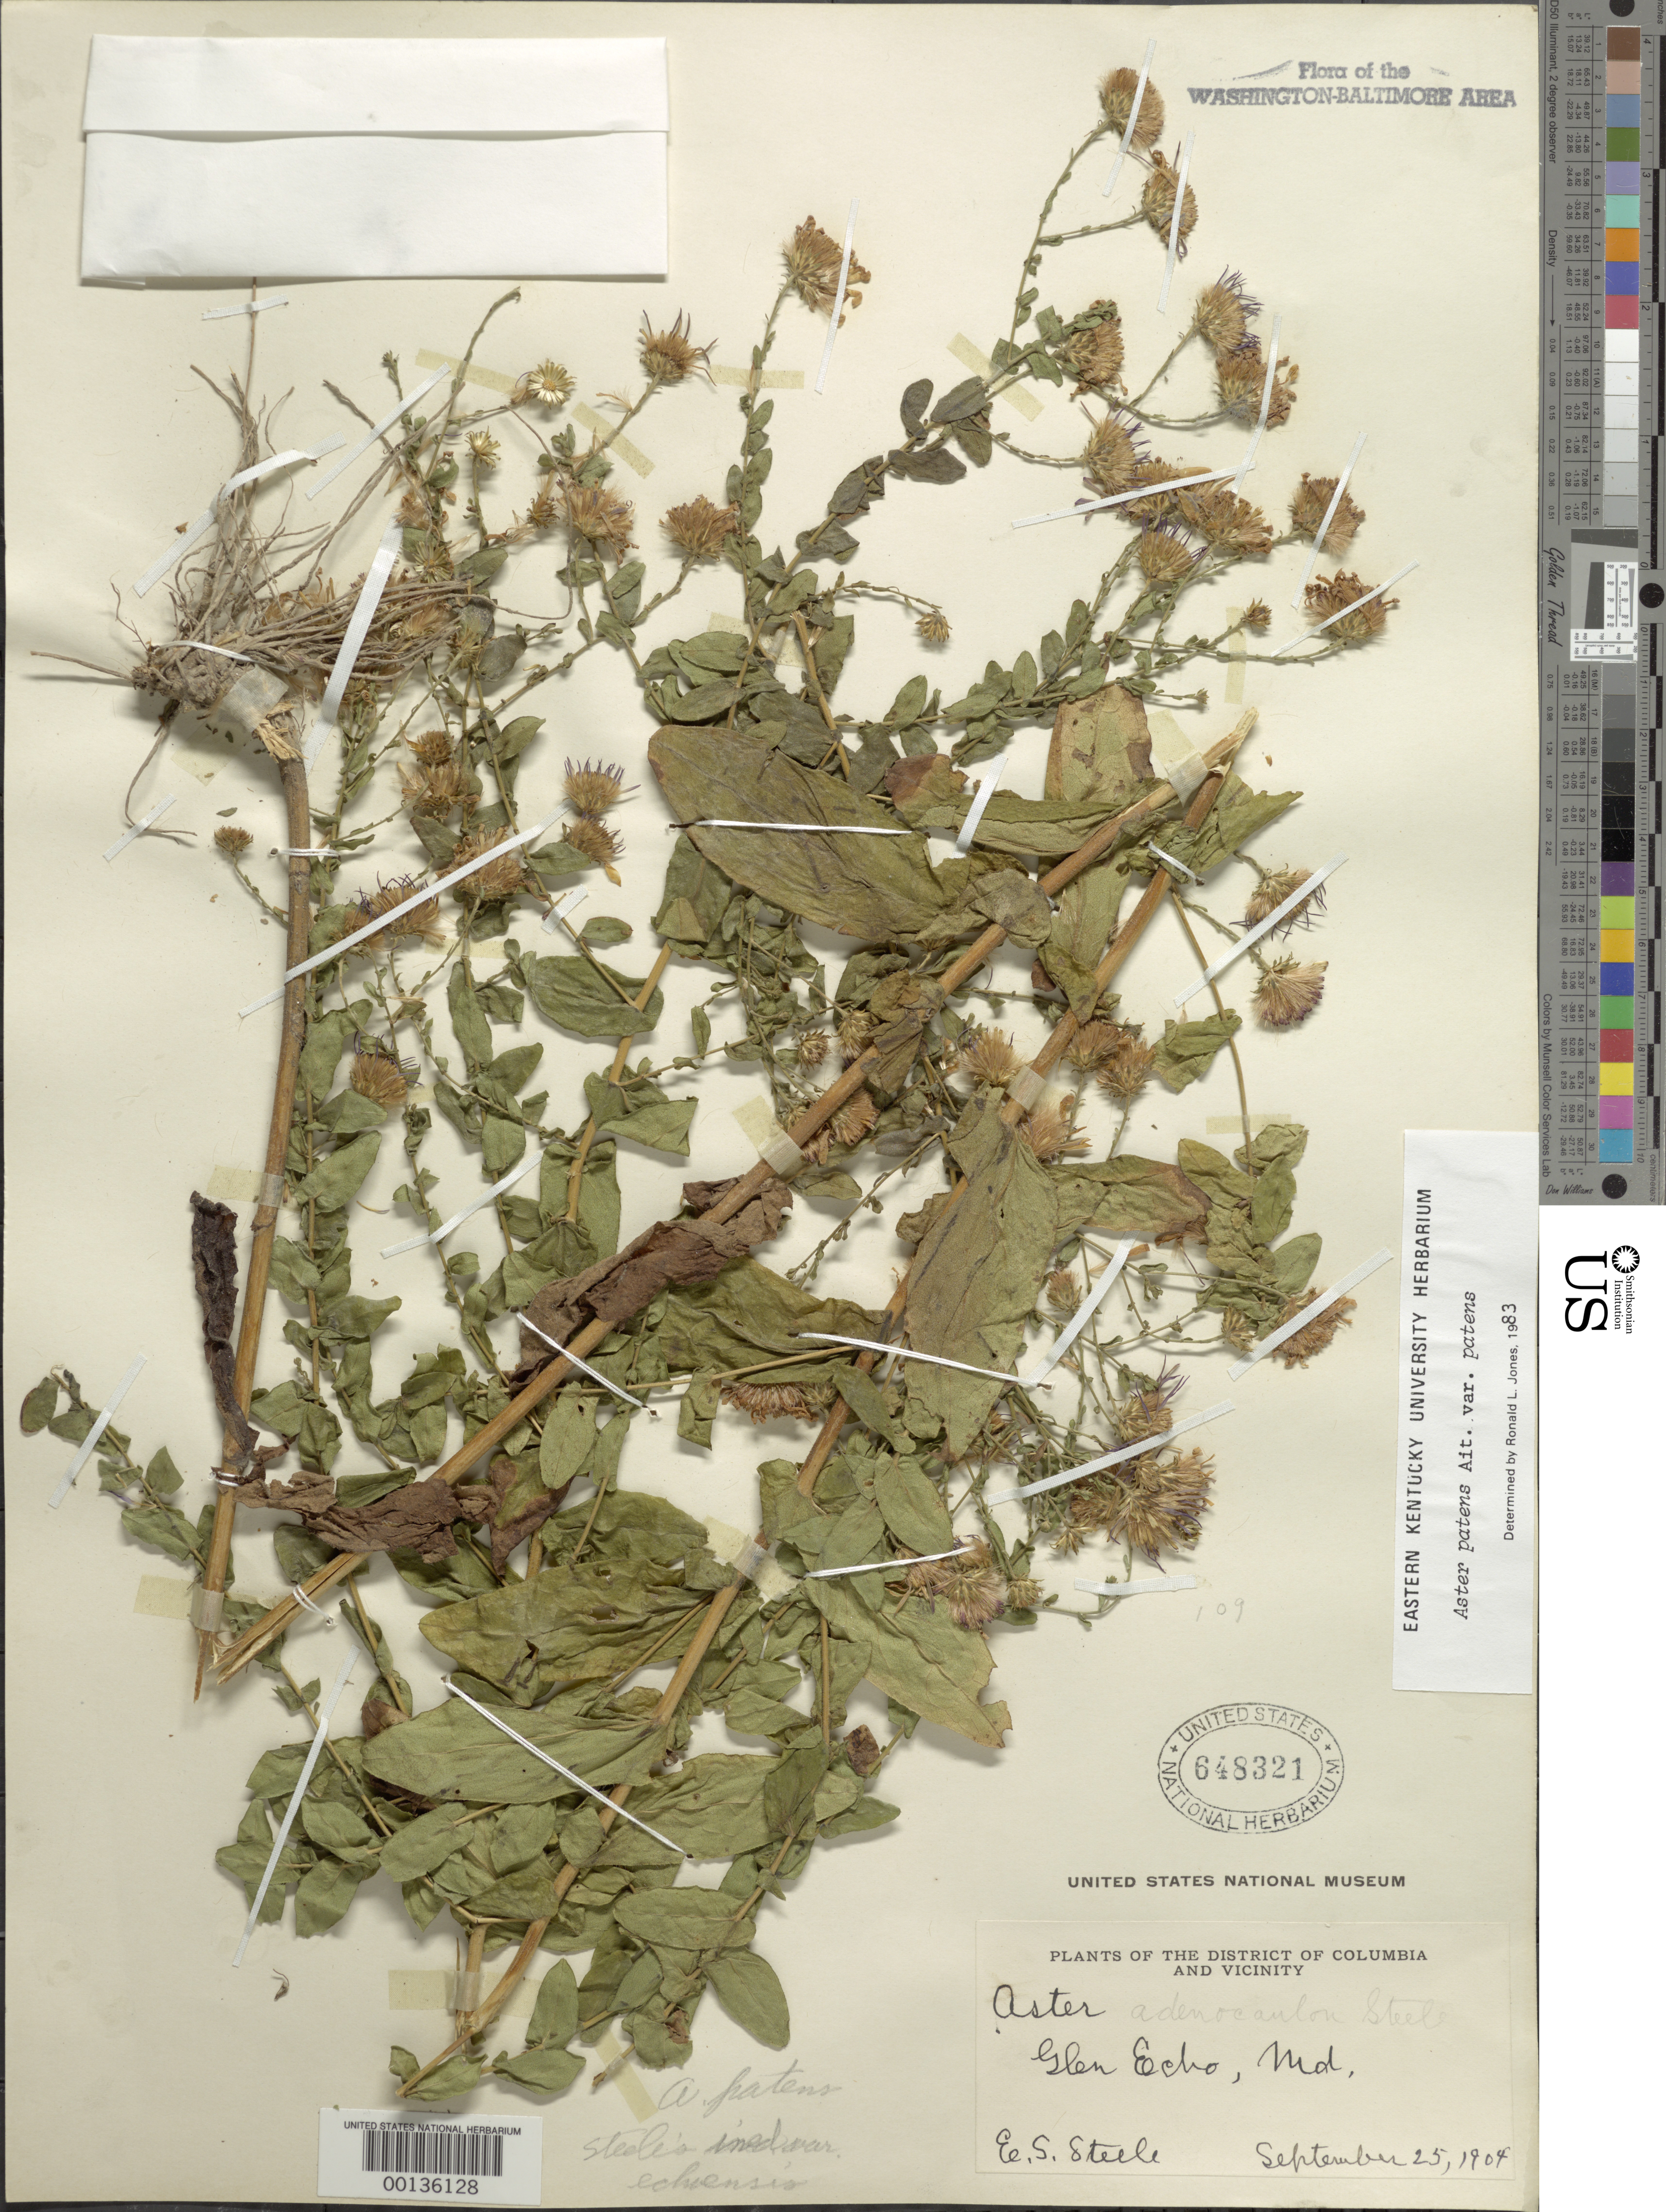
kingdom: Plantae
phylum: Tracheophyta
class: Magnoliopsida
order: Asterales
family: Asteraceae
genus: Symphyotrichum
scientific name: Symphyotrichum patens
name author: (Aiton) G.L. Nesom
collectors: E. Steele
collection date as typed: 25 Sep 1904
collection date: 1904-09-25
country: United States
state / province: Maryland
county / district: Montgomery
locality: Glen Echo C. & O. Canal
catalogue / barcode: US 648321